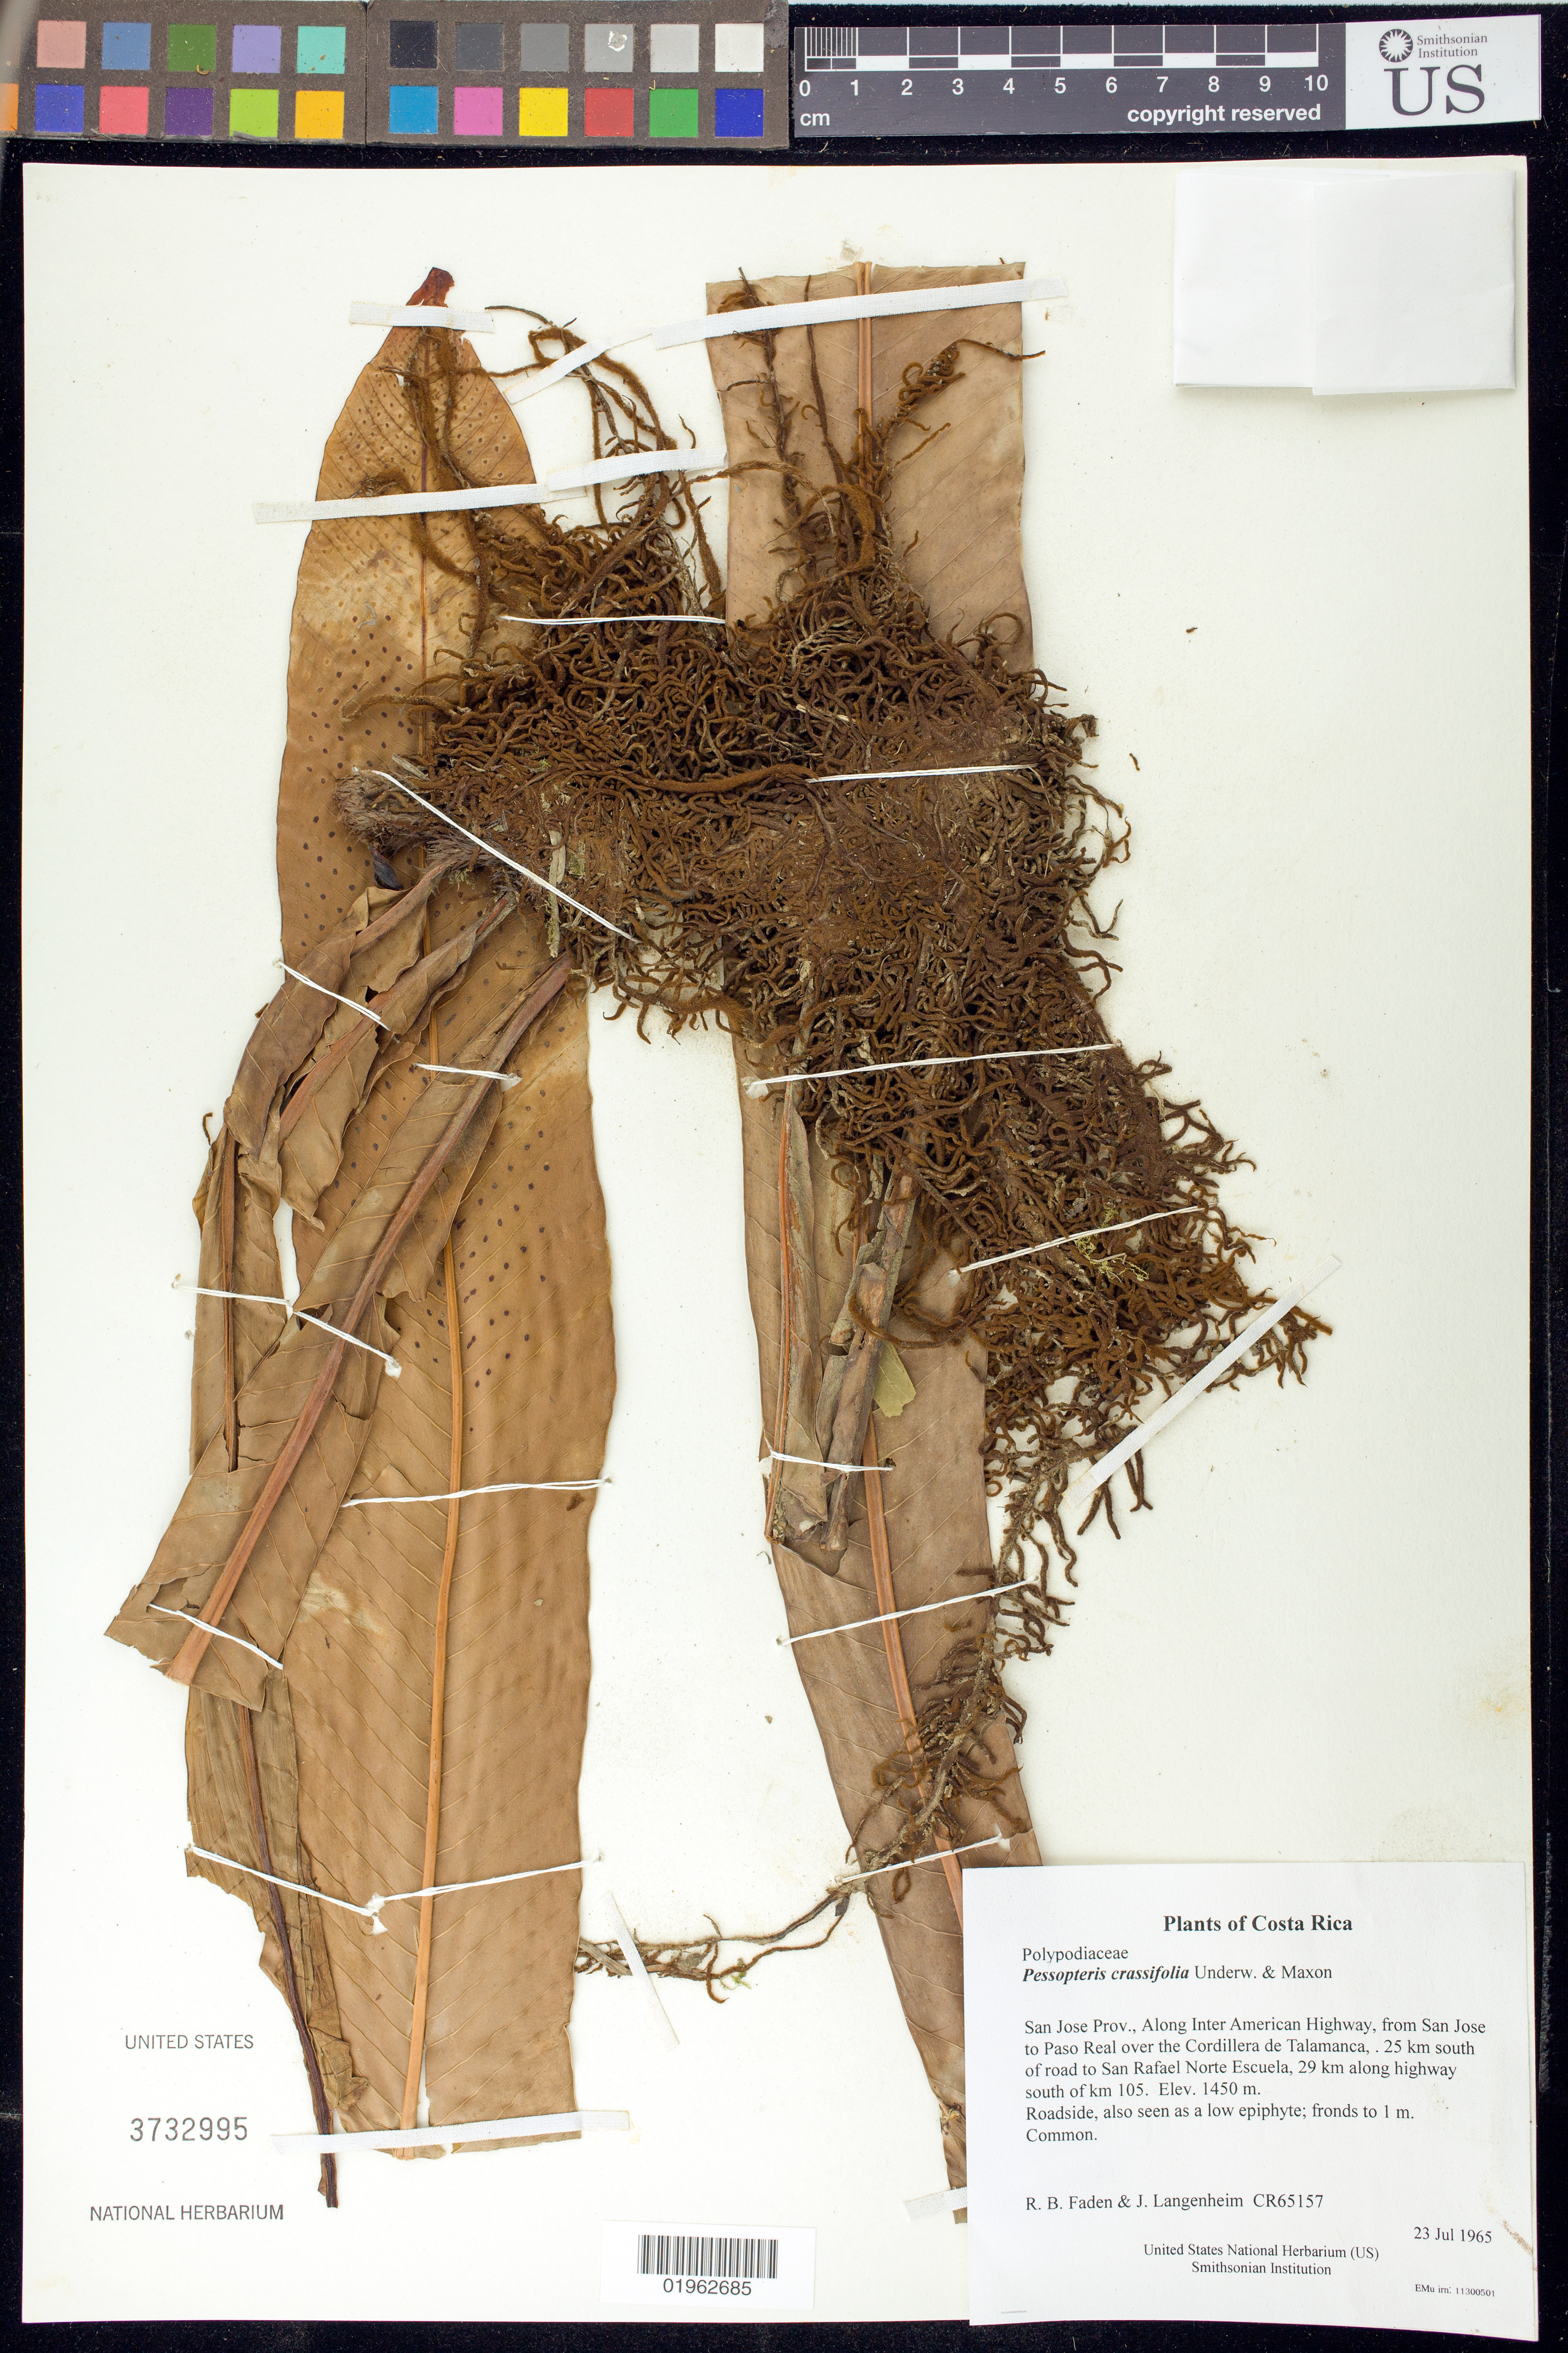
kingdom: Plantae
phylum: Tracheophyta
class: Polypodiopsida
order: Polypodiales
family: Polypodiaceae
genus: Niphidium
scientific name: Niphidium crassifolium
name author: (L.) Lellinger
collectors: R. B. Faden & J. Langenheim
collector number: CR65157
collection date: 1965-07-23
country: Costa Rica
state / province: San Jose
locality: Along Inter American Highway, from San Jose to Paso Real over the Cordillera de Talamanca, . 25 km south of road to San Rafael Norte Escuela, 29 km along highway south of km 105.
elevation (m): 1450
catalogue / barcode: US 3732995